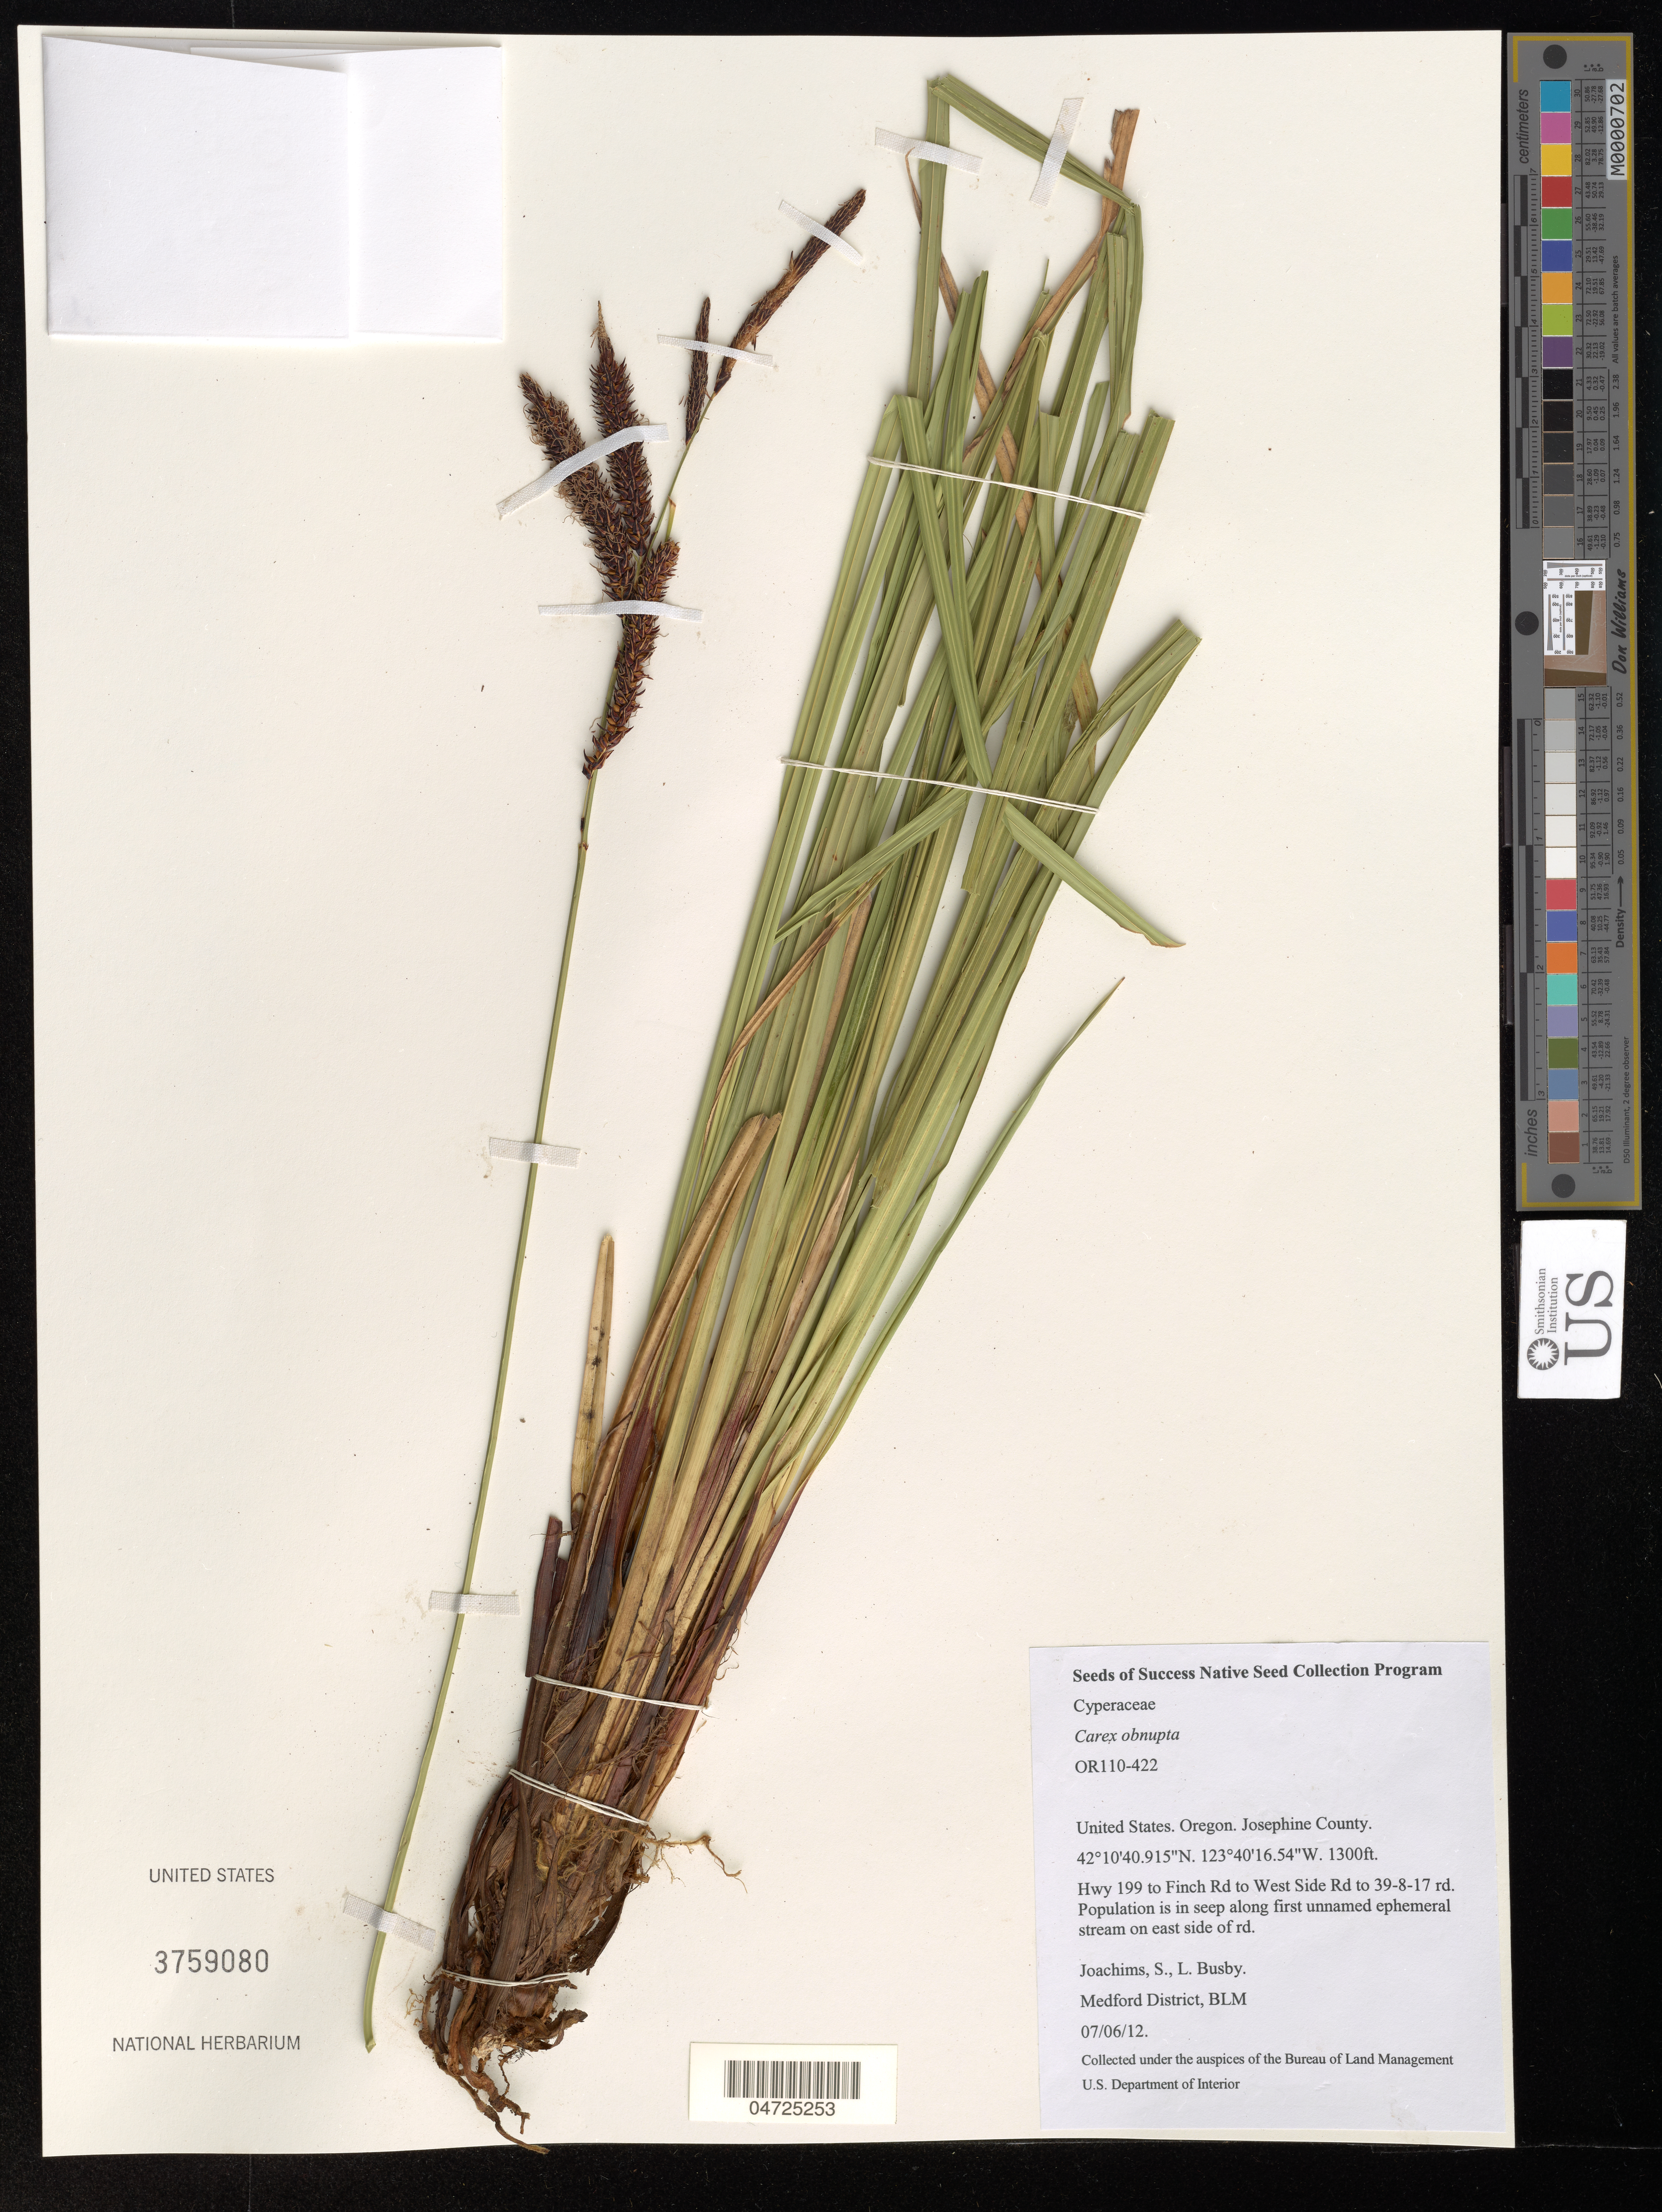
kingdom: Plantae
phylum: Tracheophyta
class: Liliopsida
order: Poales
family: Cyperaceae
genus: Carex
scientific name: Carex obnupta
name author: L.H. Bailey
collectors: S. Joachims & L. Busby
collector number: OR110-422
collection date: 2012-07-06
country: United States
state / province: Oregon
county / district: Josephine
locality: Josephine County. Hwy 199 to Finch Rd to West Side Rd to 39-8-17 rd. Population is in seep along first unnamed ephemeral stream on east side of rd.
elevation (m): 396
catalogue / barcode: US 3759080